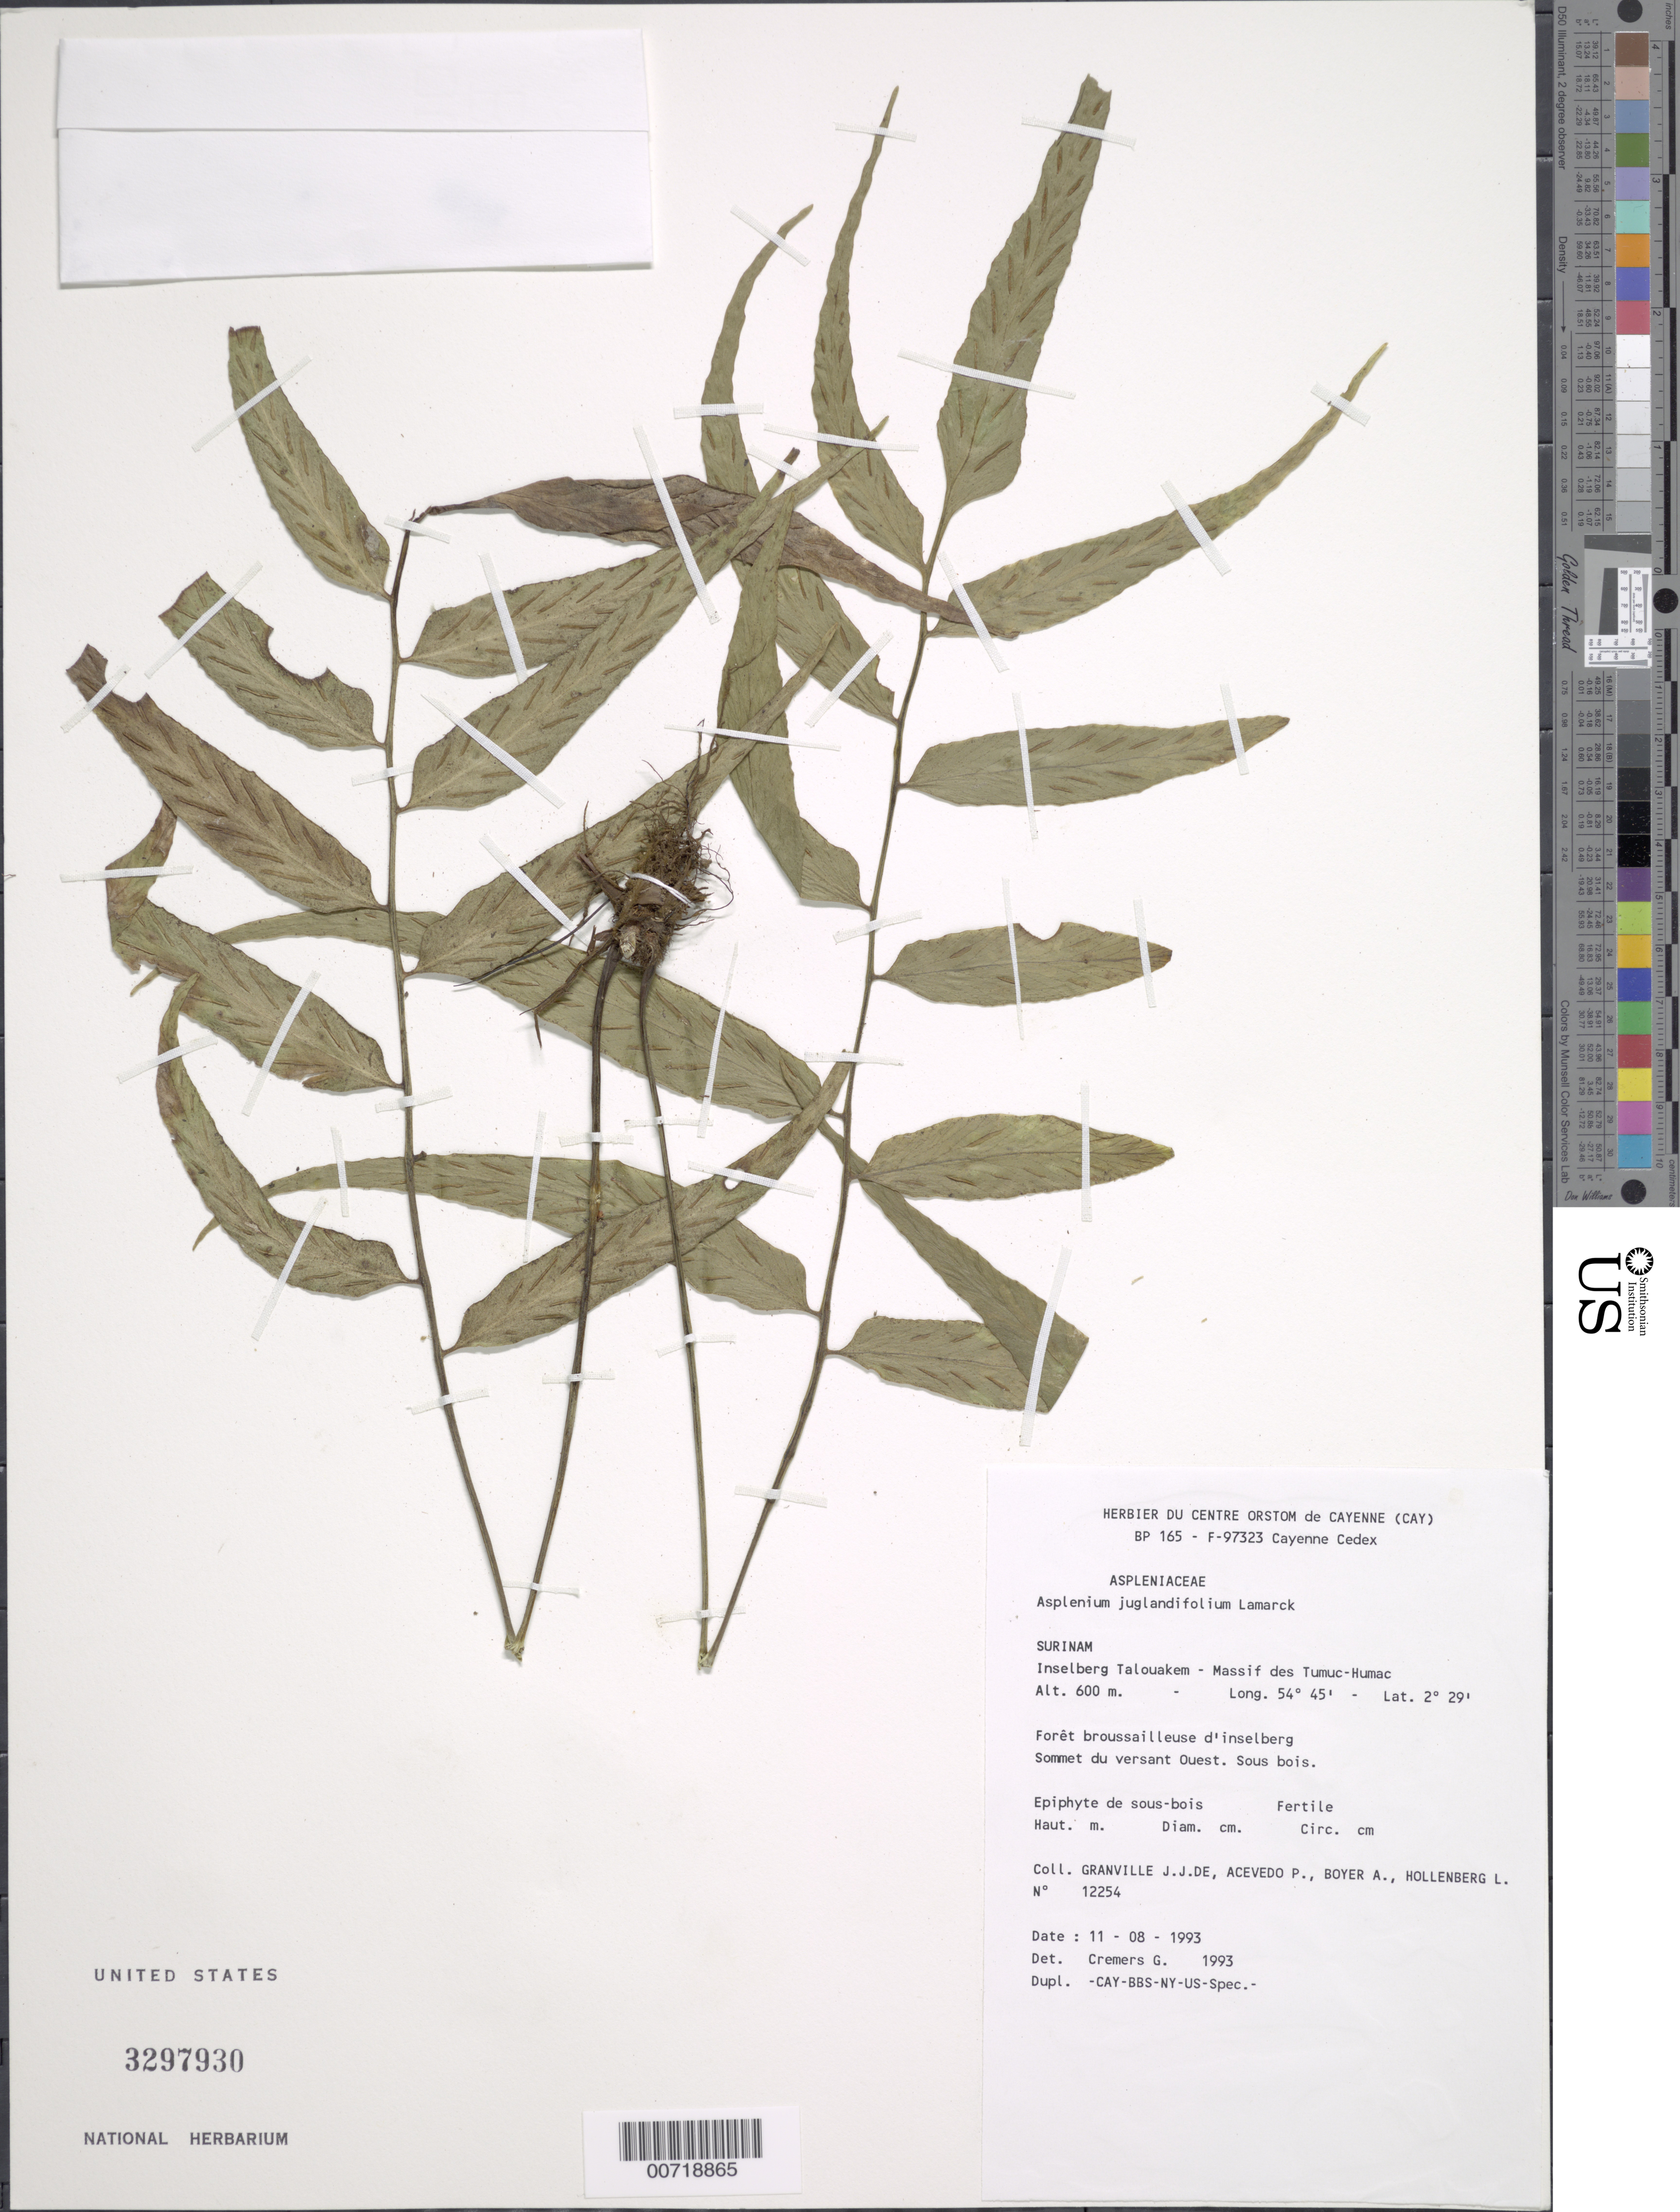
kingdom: Plantae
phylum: Tracheophyta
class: Polypodiopsida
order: Polypodiales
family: Aspleniaceae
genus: Asplenium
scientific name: Asplenium juglandifolium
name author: Lam.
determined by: Cremers, Georges A.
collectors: J.-J. de Granville, P. Acevedo-Rodr., A. Boyer & L. Hollenberg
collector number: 12254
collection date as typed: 11-Aug-93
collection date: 1993-08-11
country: Suriname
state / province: Sipaliwini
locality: Inselberg Talouakem, Massif des Tumuc-Humac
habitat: Scrub forest, W summit of mountain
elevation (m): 600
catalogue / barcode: US 3297930